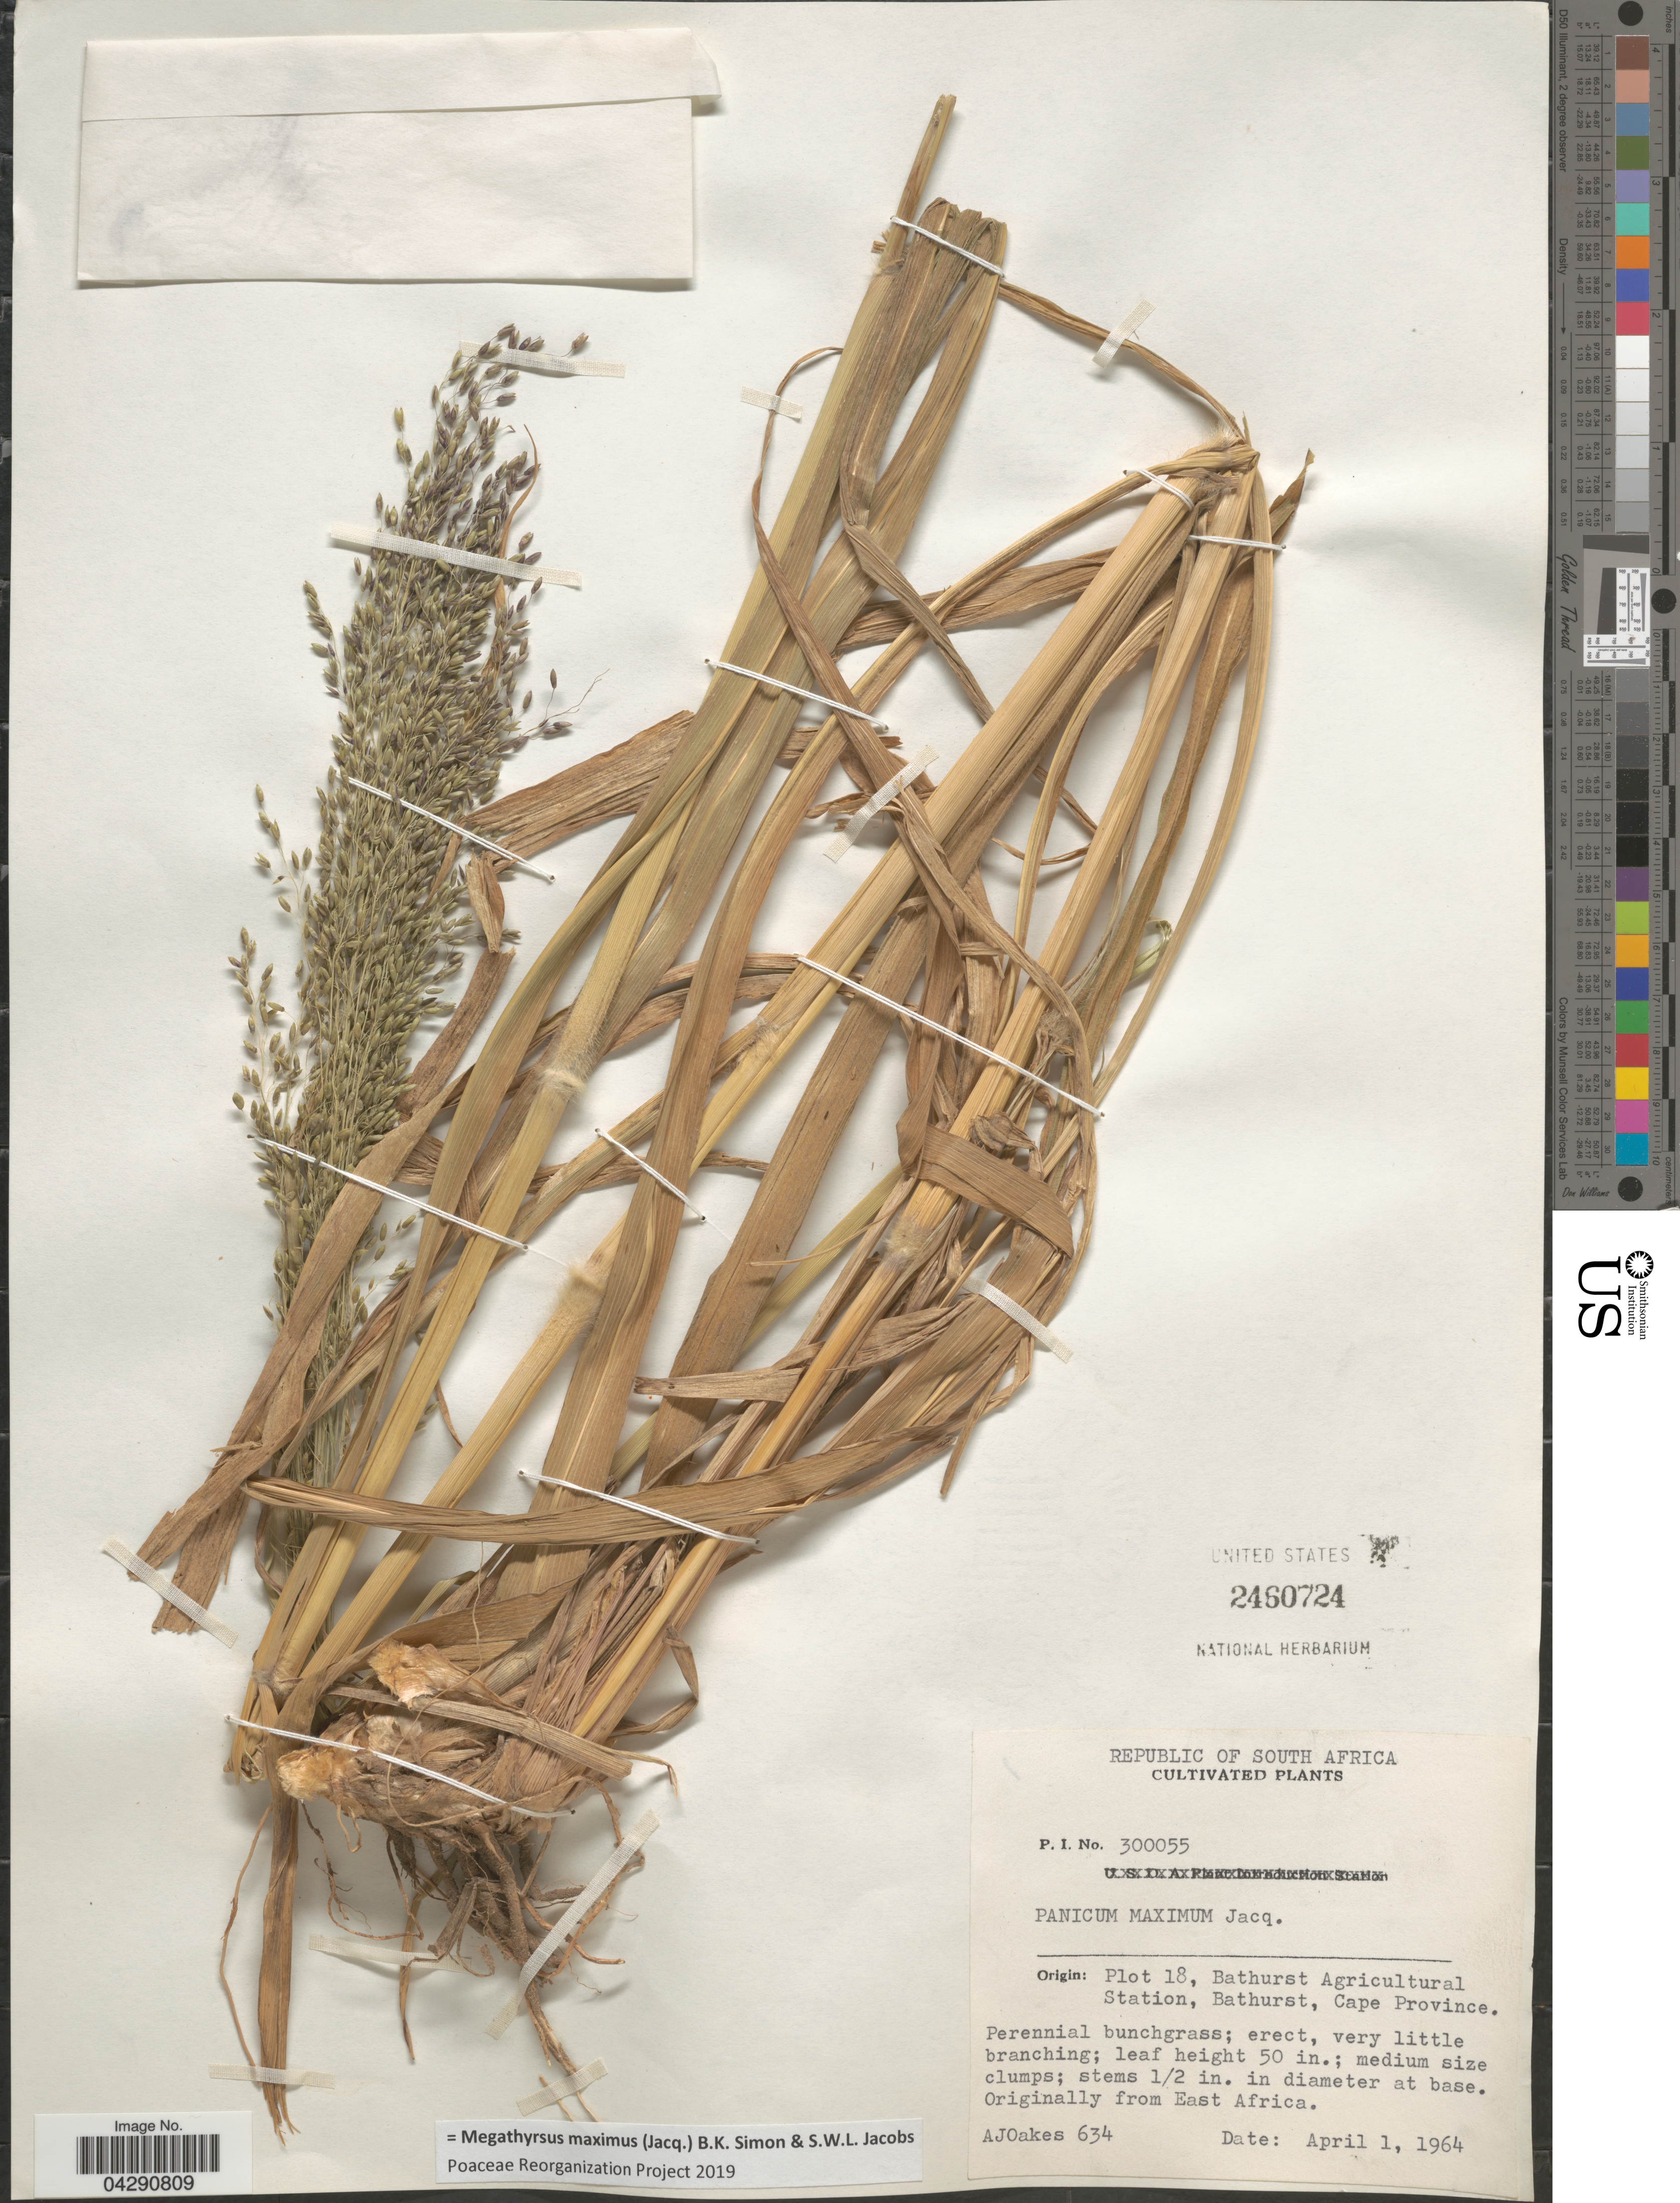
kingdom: Plantae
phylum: Tracheophyta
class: Liliopsida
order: Poales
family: Poaceae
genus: Megathyrsus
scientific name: Megathyrsus maximus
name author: (Jacq.) B.K. Simon & S.W.L. Jacobs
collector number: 300055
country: South Africa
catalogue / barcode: US 2460724